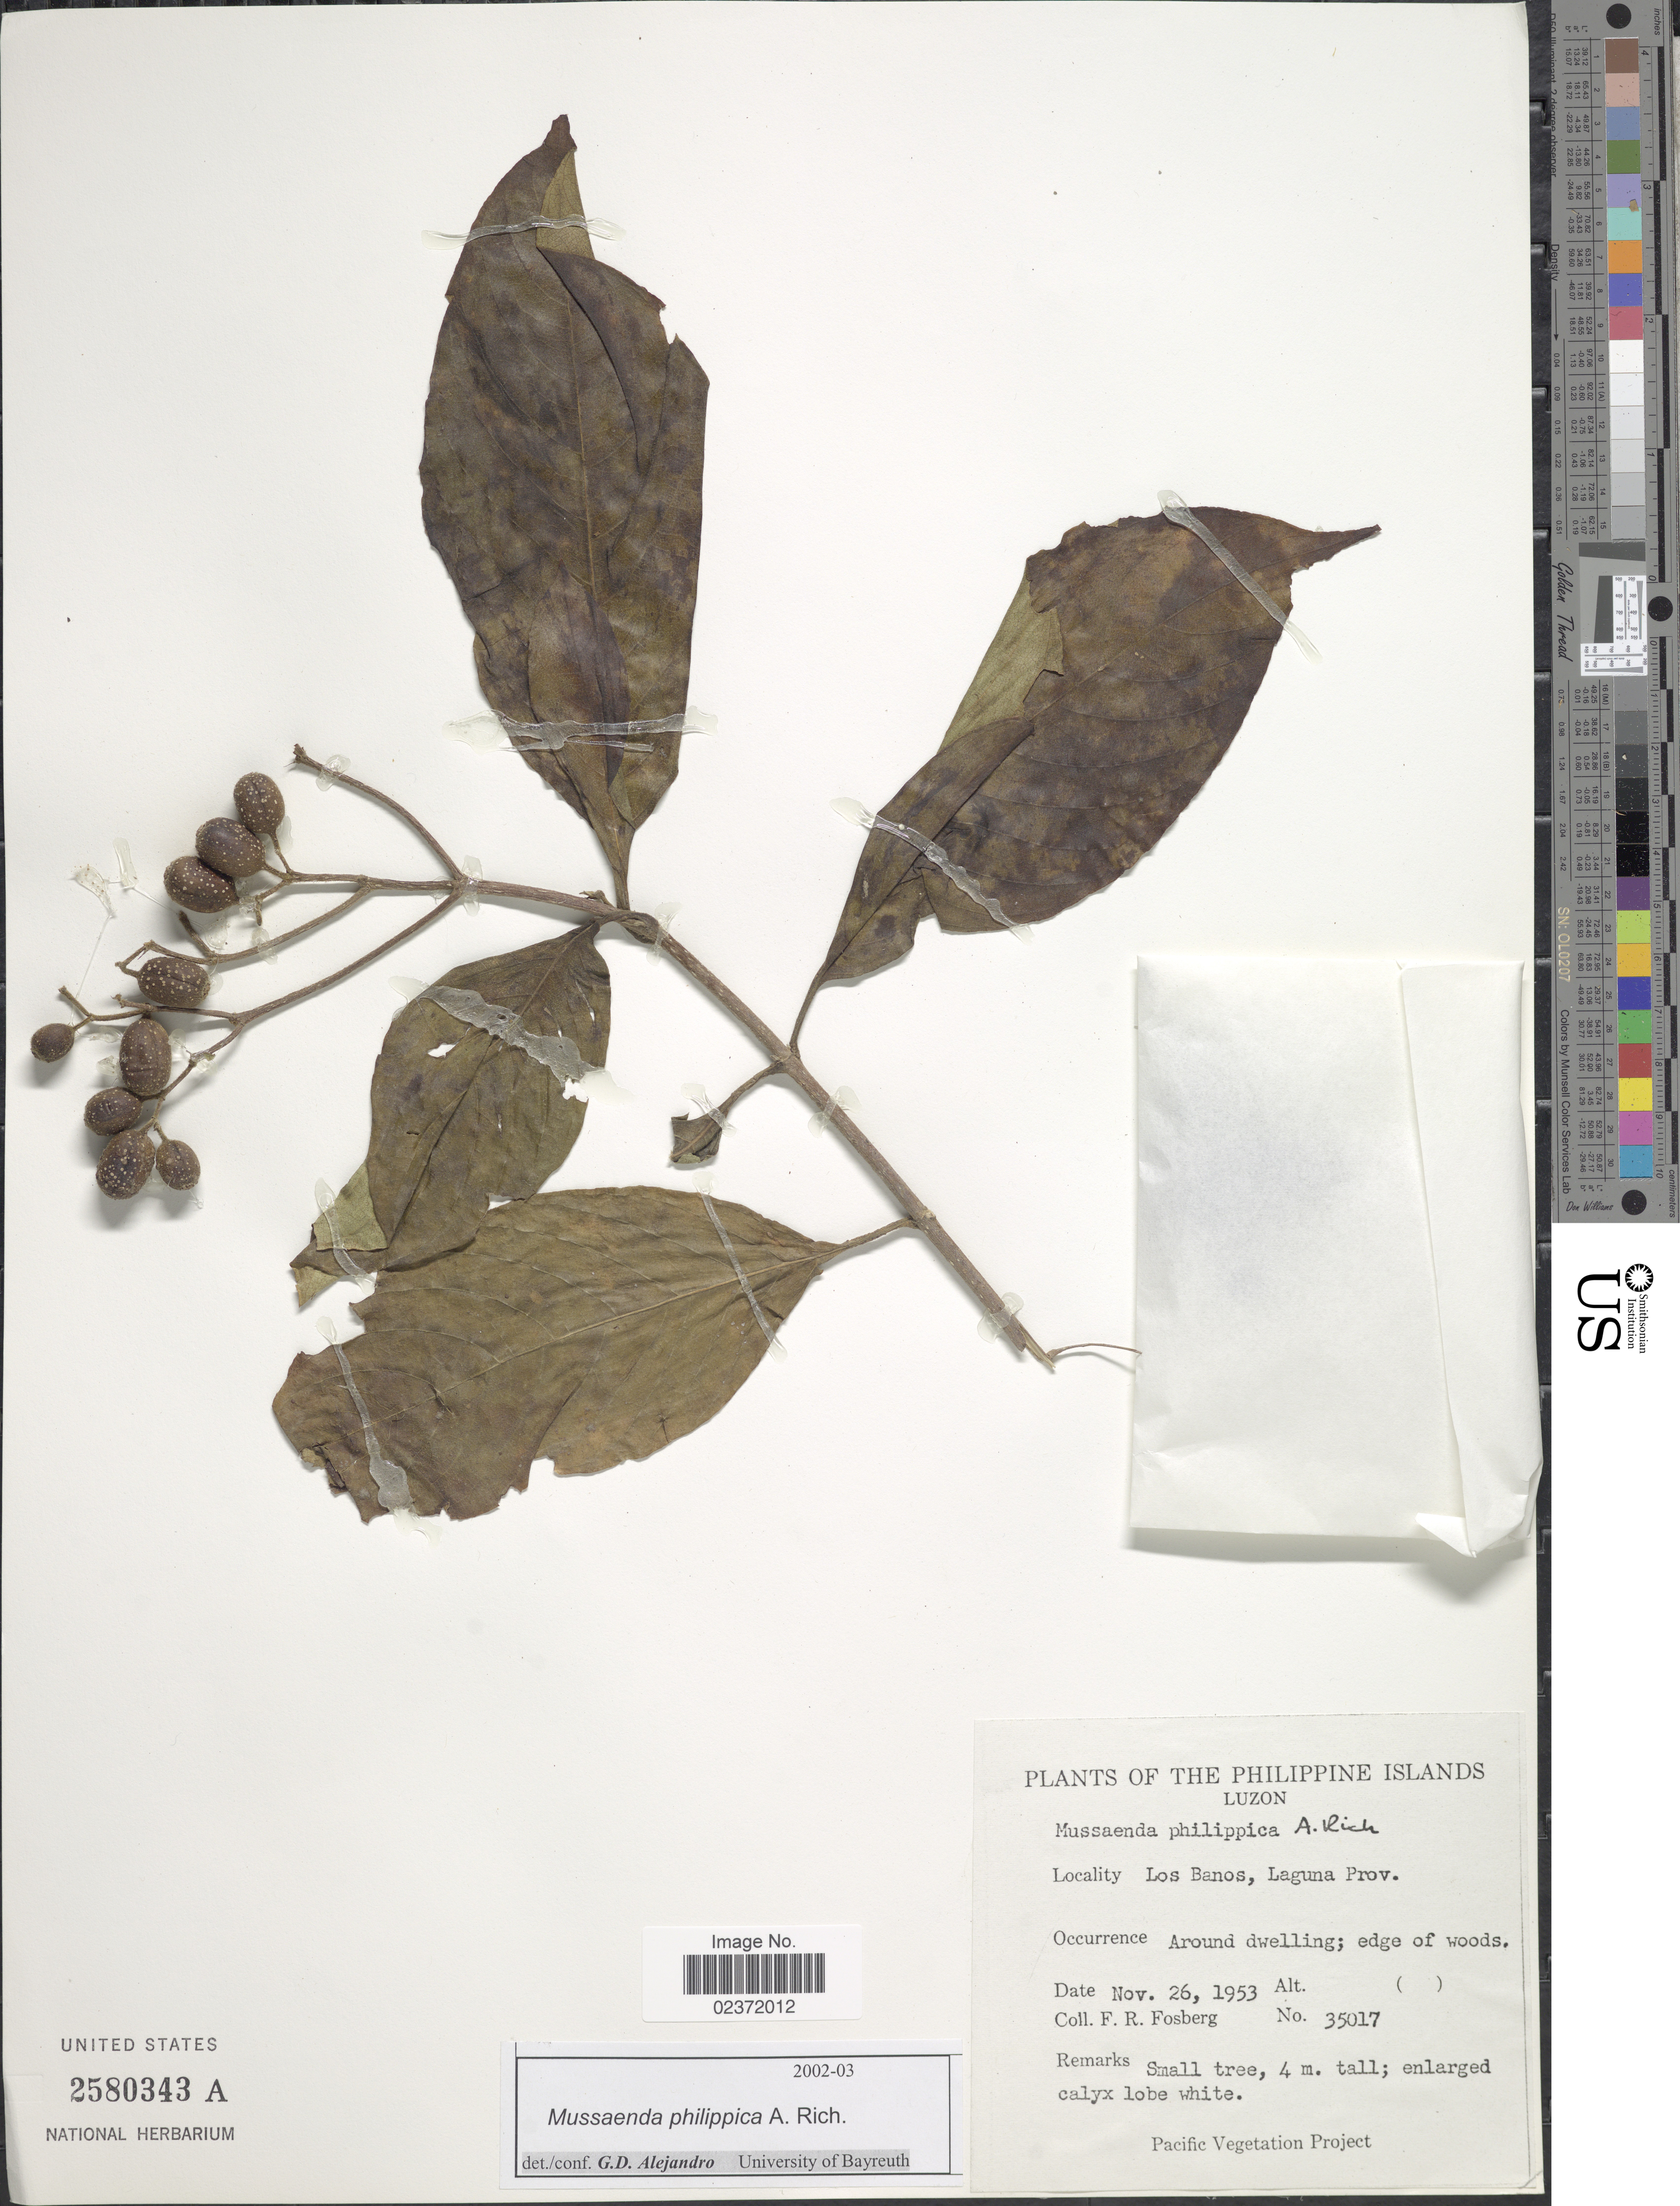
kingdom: Plantae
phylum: Tracheophyta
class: Magnoliopsida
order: Gentianales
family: Rubiaceae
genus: Mussaenda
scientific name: Mussaenda philippica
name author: A. Rich.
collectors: F. R. Fosberg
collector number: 35017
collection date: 1953-11-26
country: Philippines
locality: Los Banos, Laguna Prov.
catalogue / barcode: US 2580343A